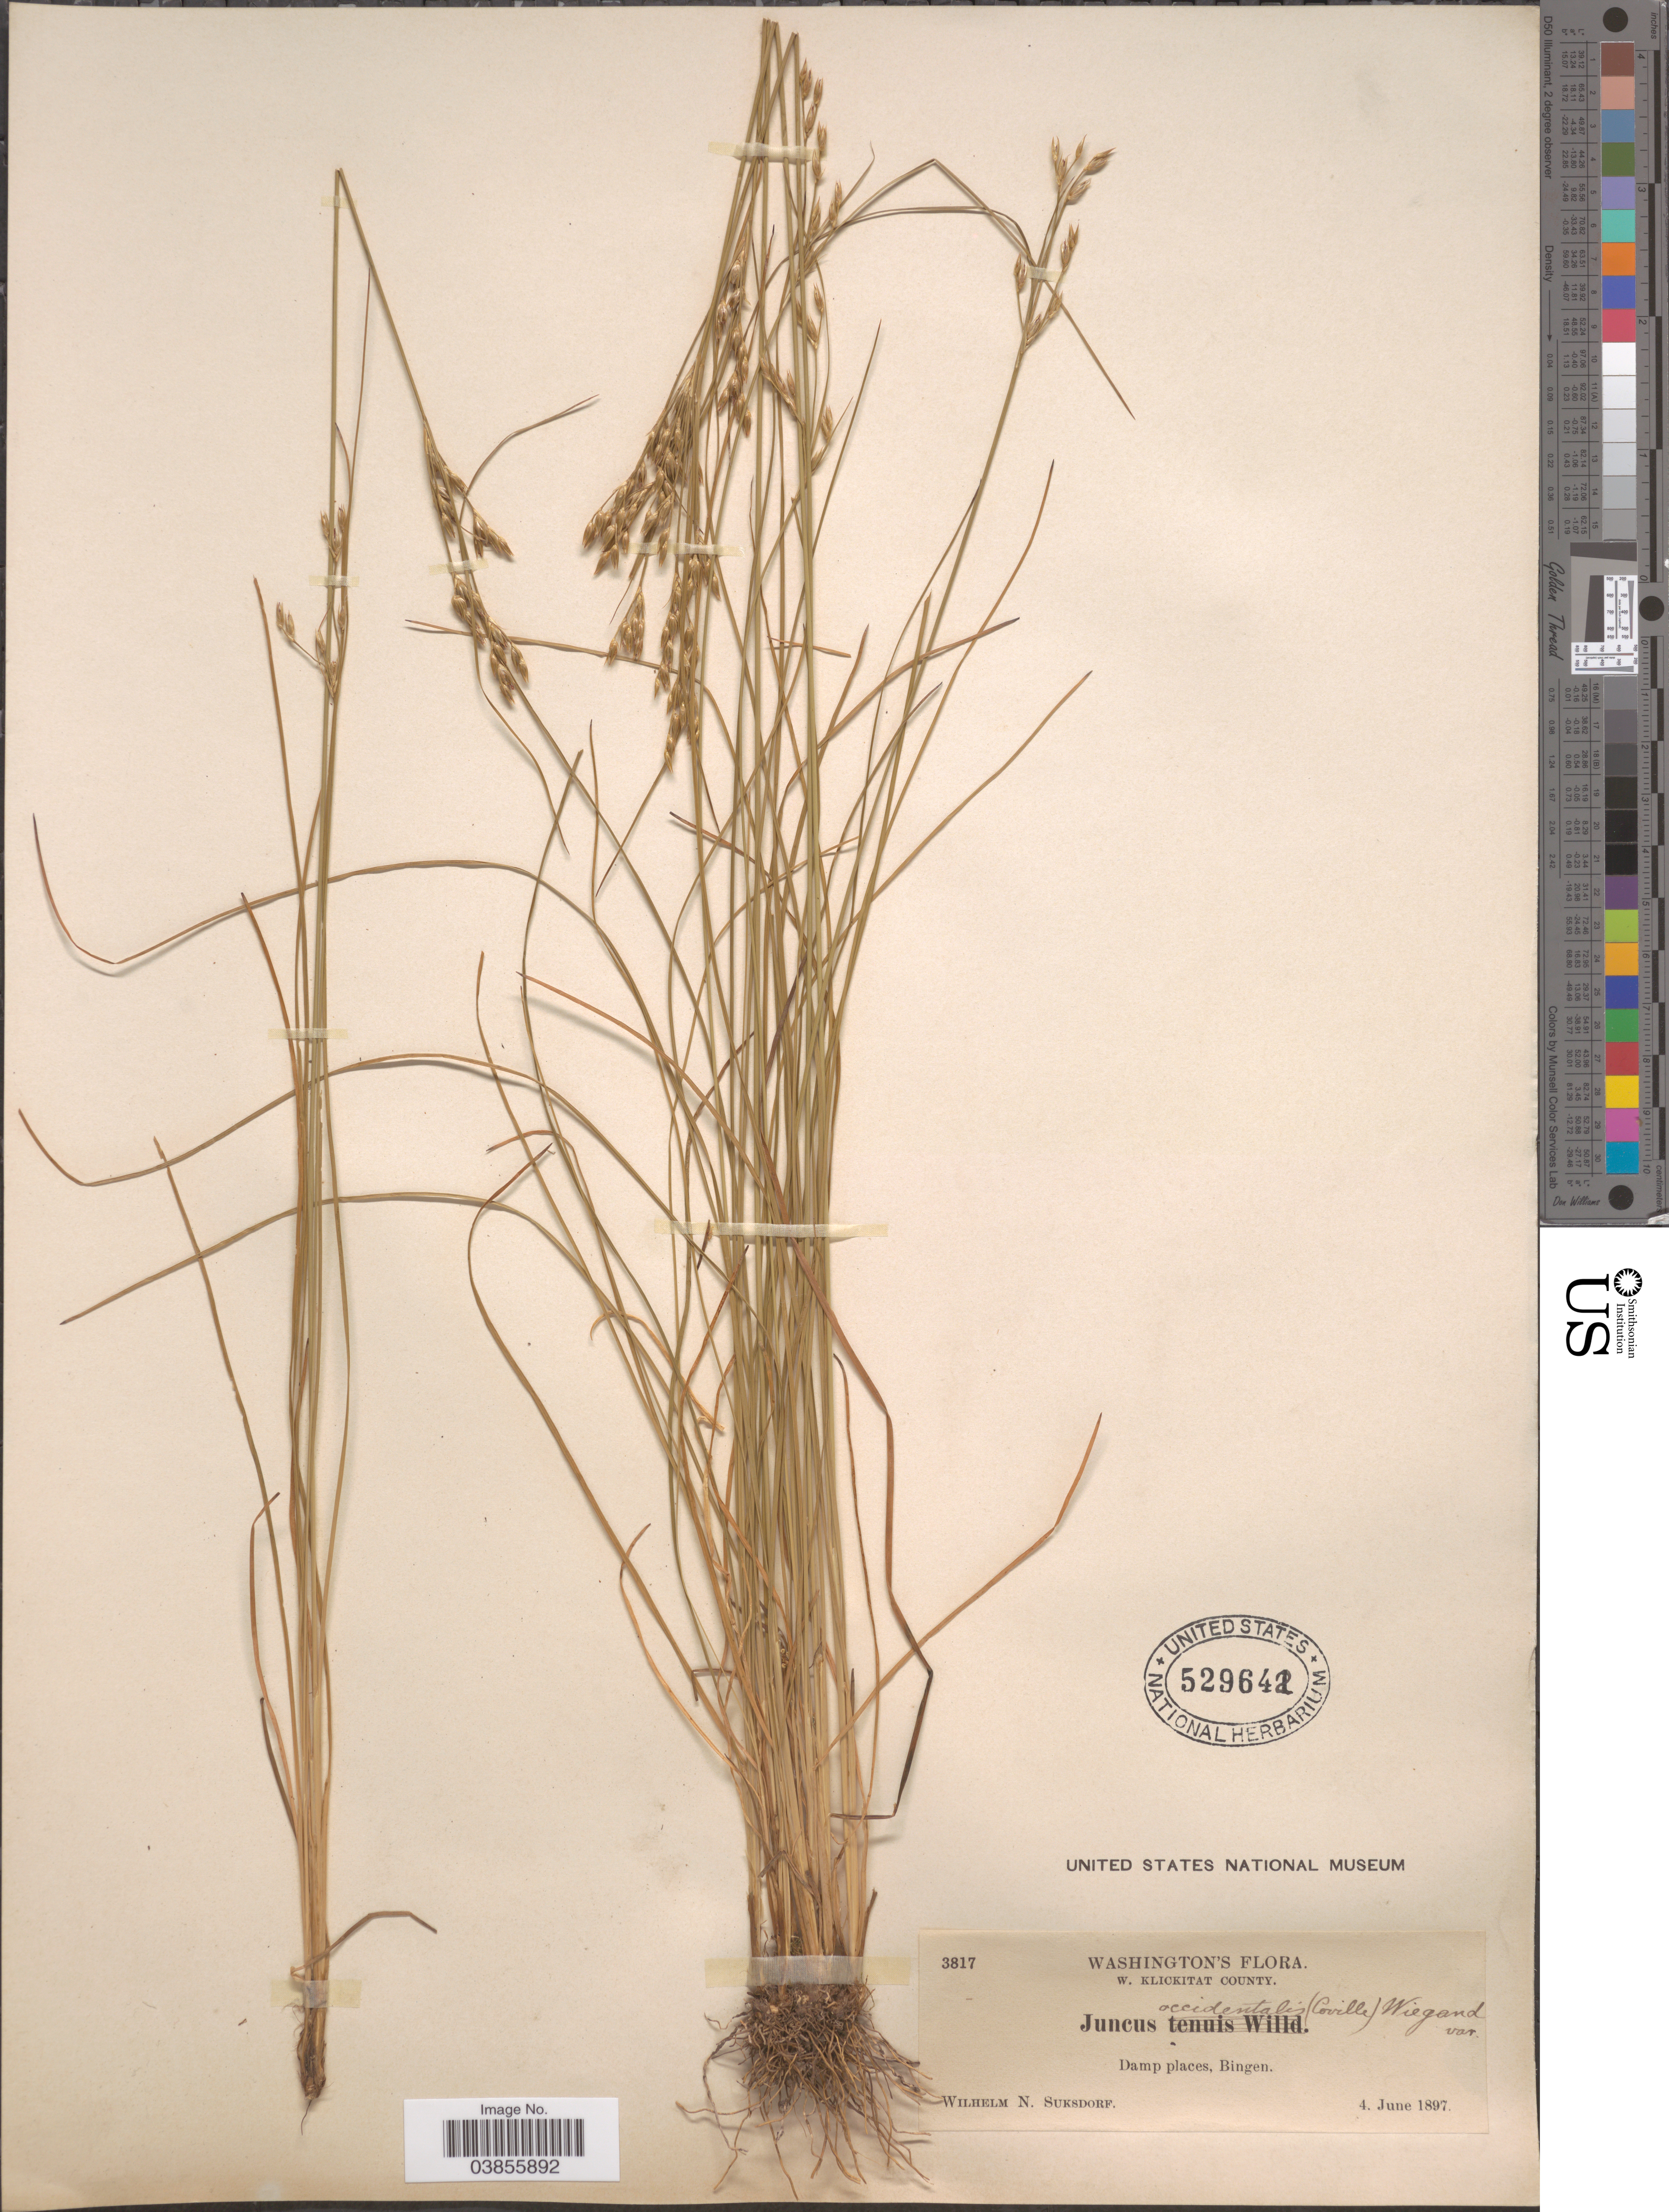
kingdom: Plantae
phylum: Tracheophyta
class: Liliopsida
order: Poales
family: Juncaceae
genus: Juncus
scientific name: Juncus occidentalis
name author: (Coville) Wiegand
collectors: W. N. Suksdorf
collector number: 3817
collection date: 1897-06-04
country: United States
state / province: Washington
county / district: Klickitat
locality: W. Klickitat County. Bingen.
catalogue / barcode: US 529642